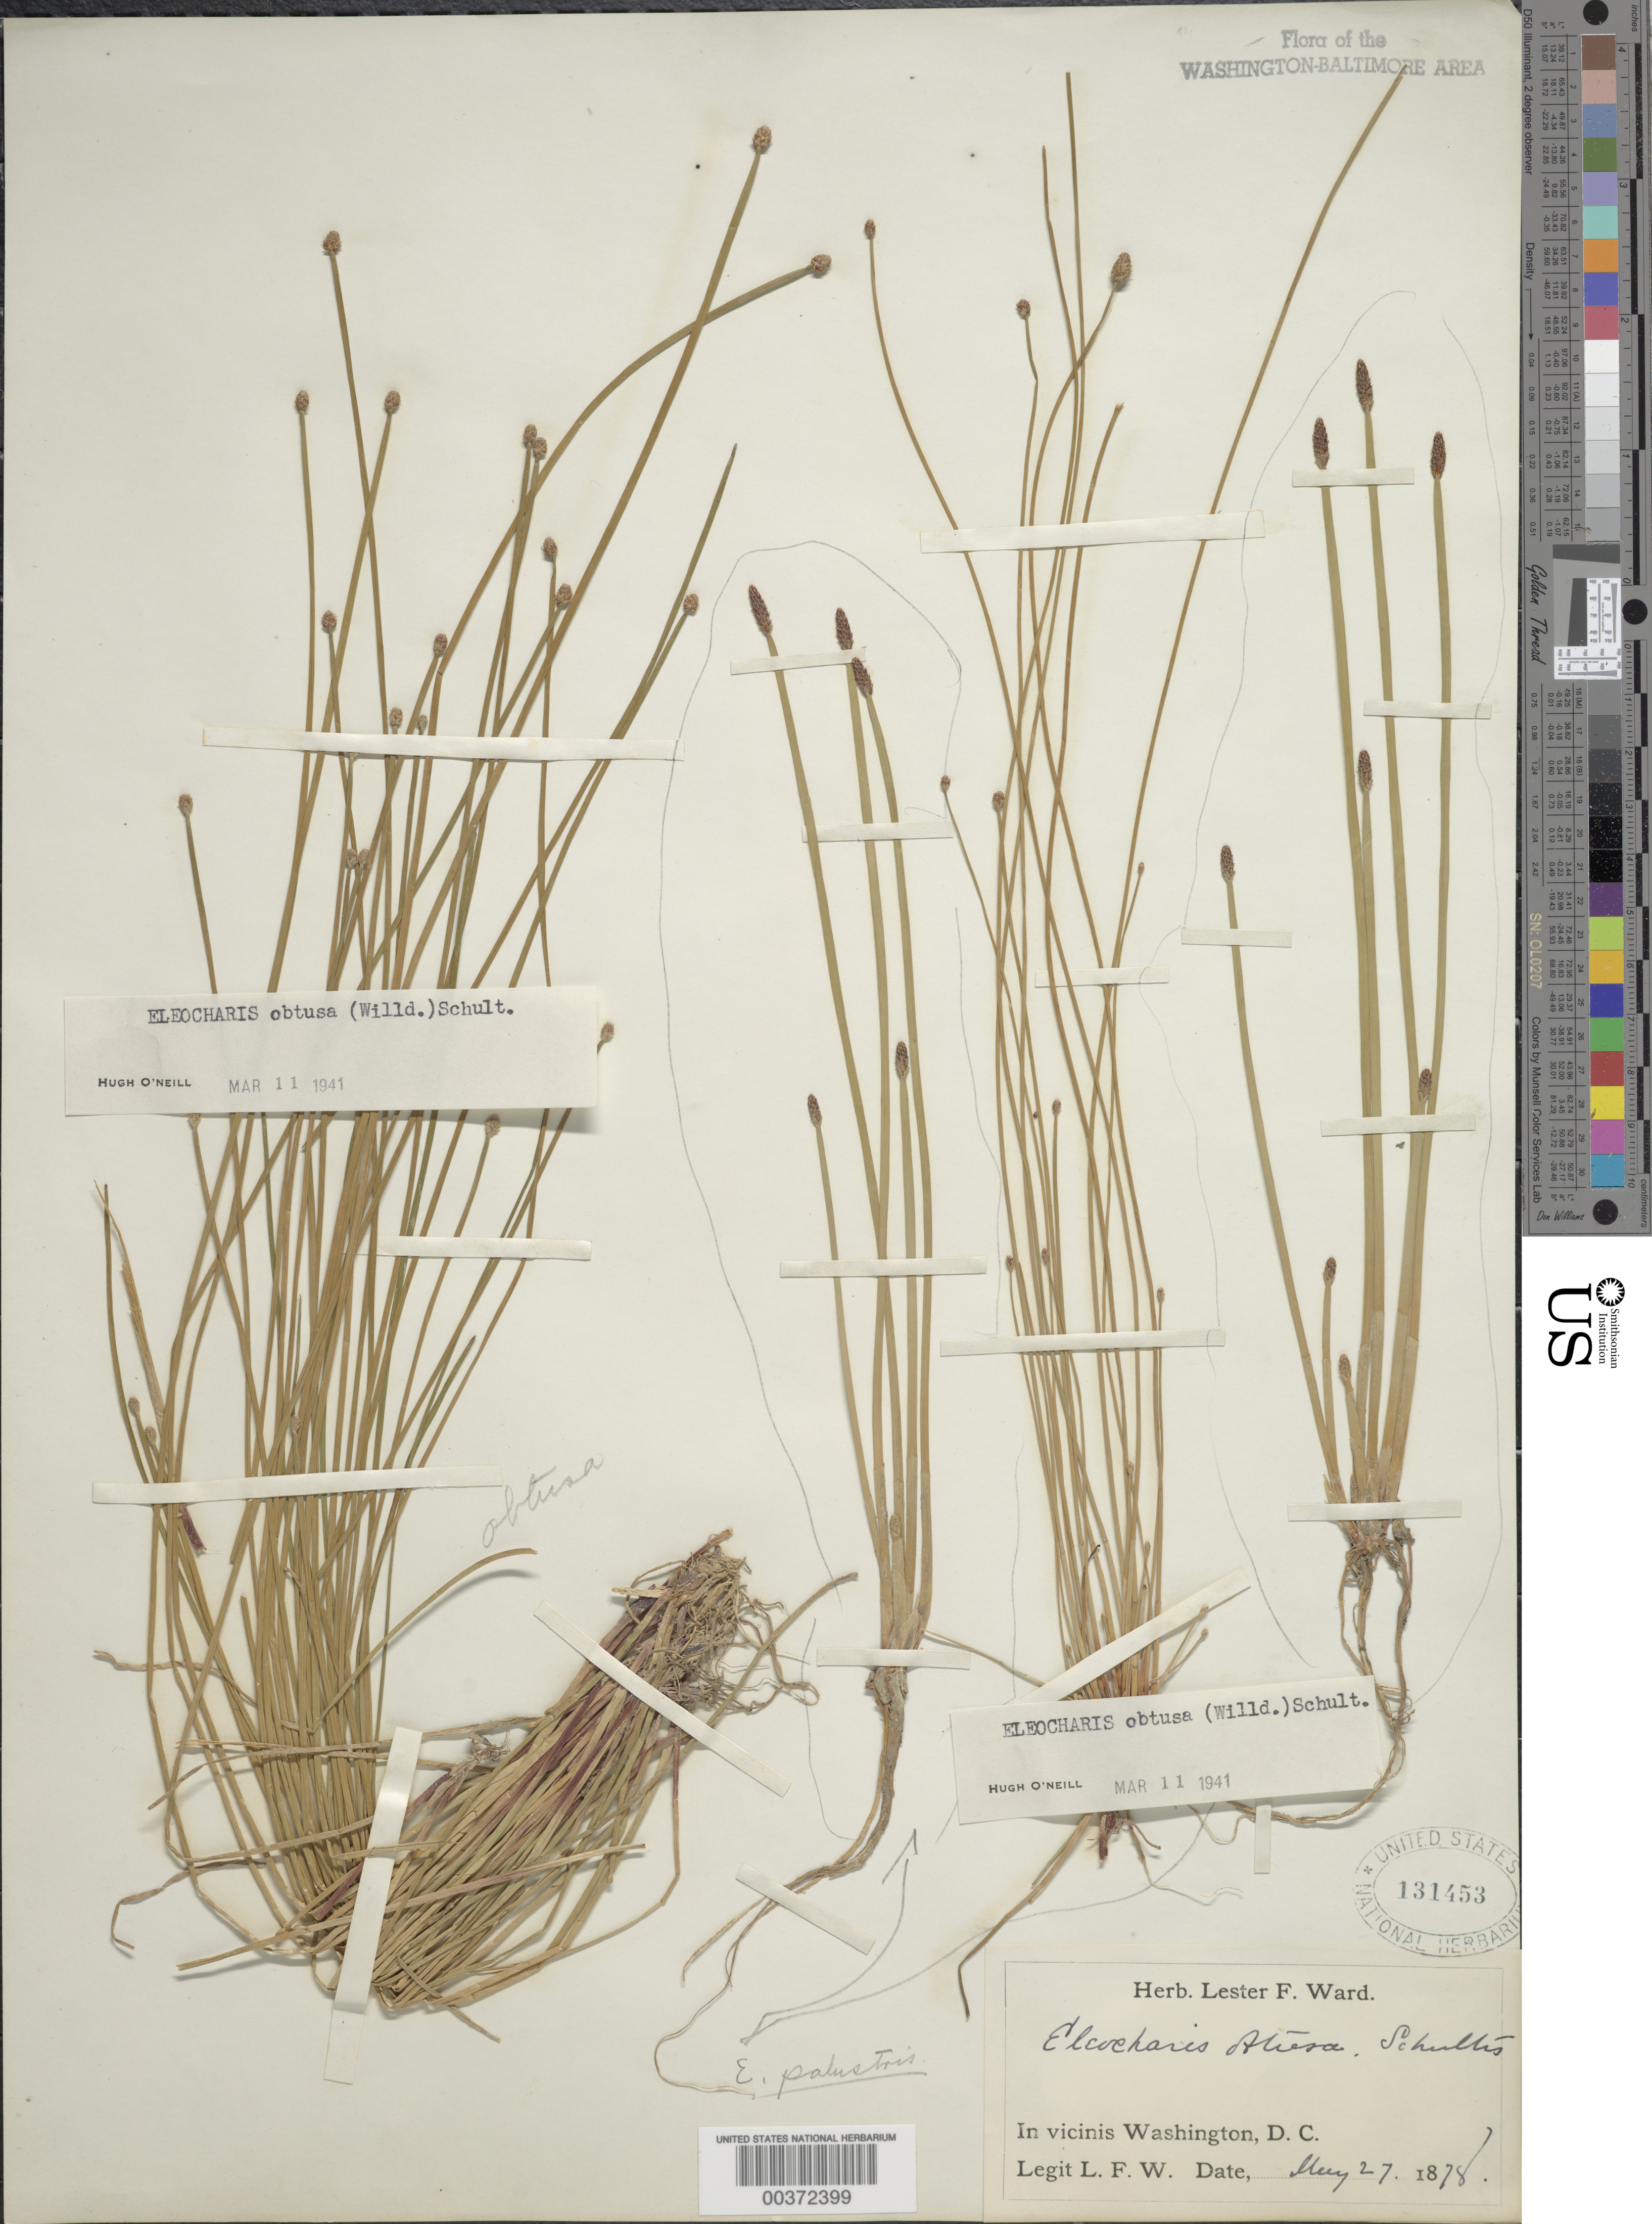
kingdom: Plantae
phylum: Tracheophyta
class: Liliopsida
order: Poales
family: Cyperaceae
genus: Eleocharis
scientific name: Eleocharis obtusa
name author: (Willd.) Schult.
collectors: L. F. Ward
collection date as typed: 27 May 1878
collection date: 1878-05-27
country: United States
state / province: District of Columbia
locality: Washington DC Area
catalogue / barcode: US 131453